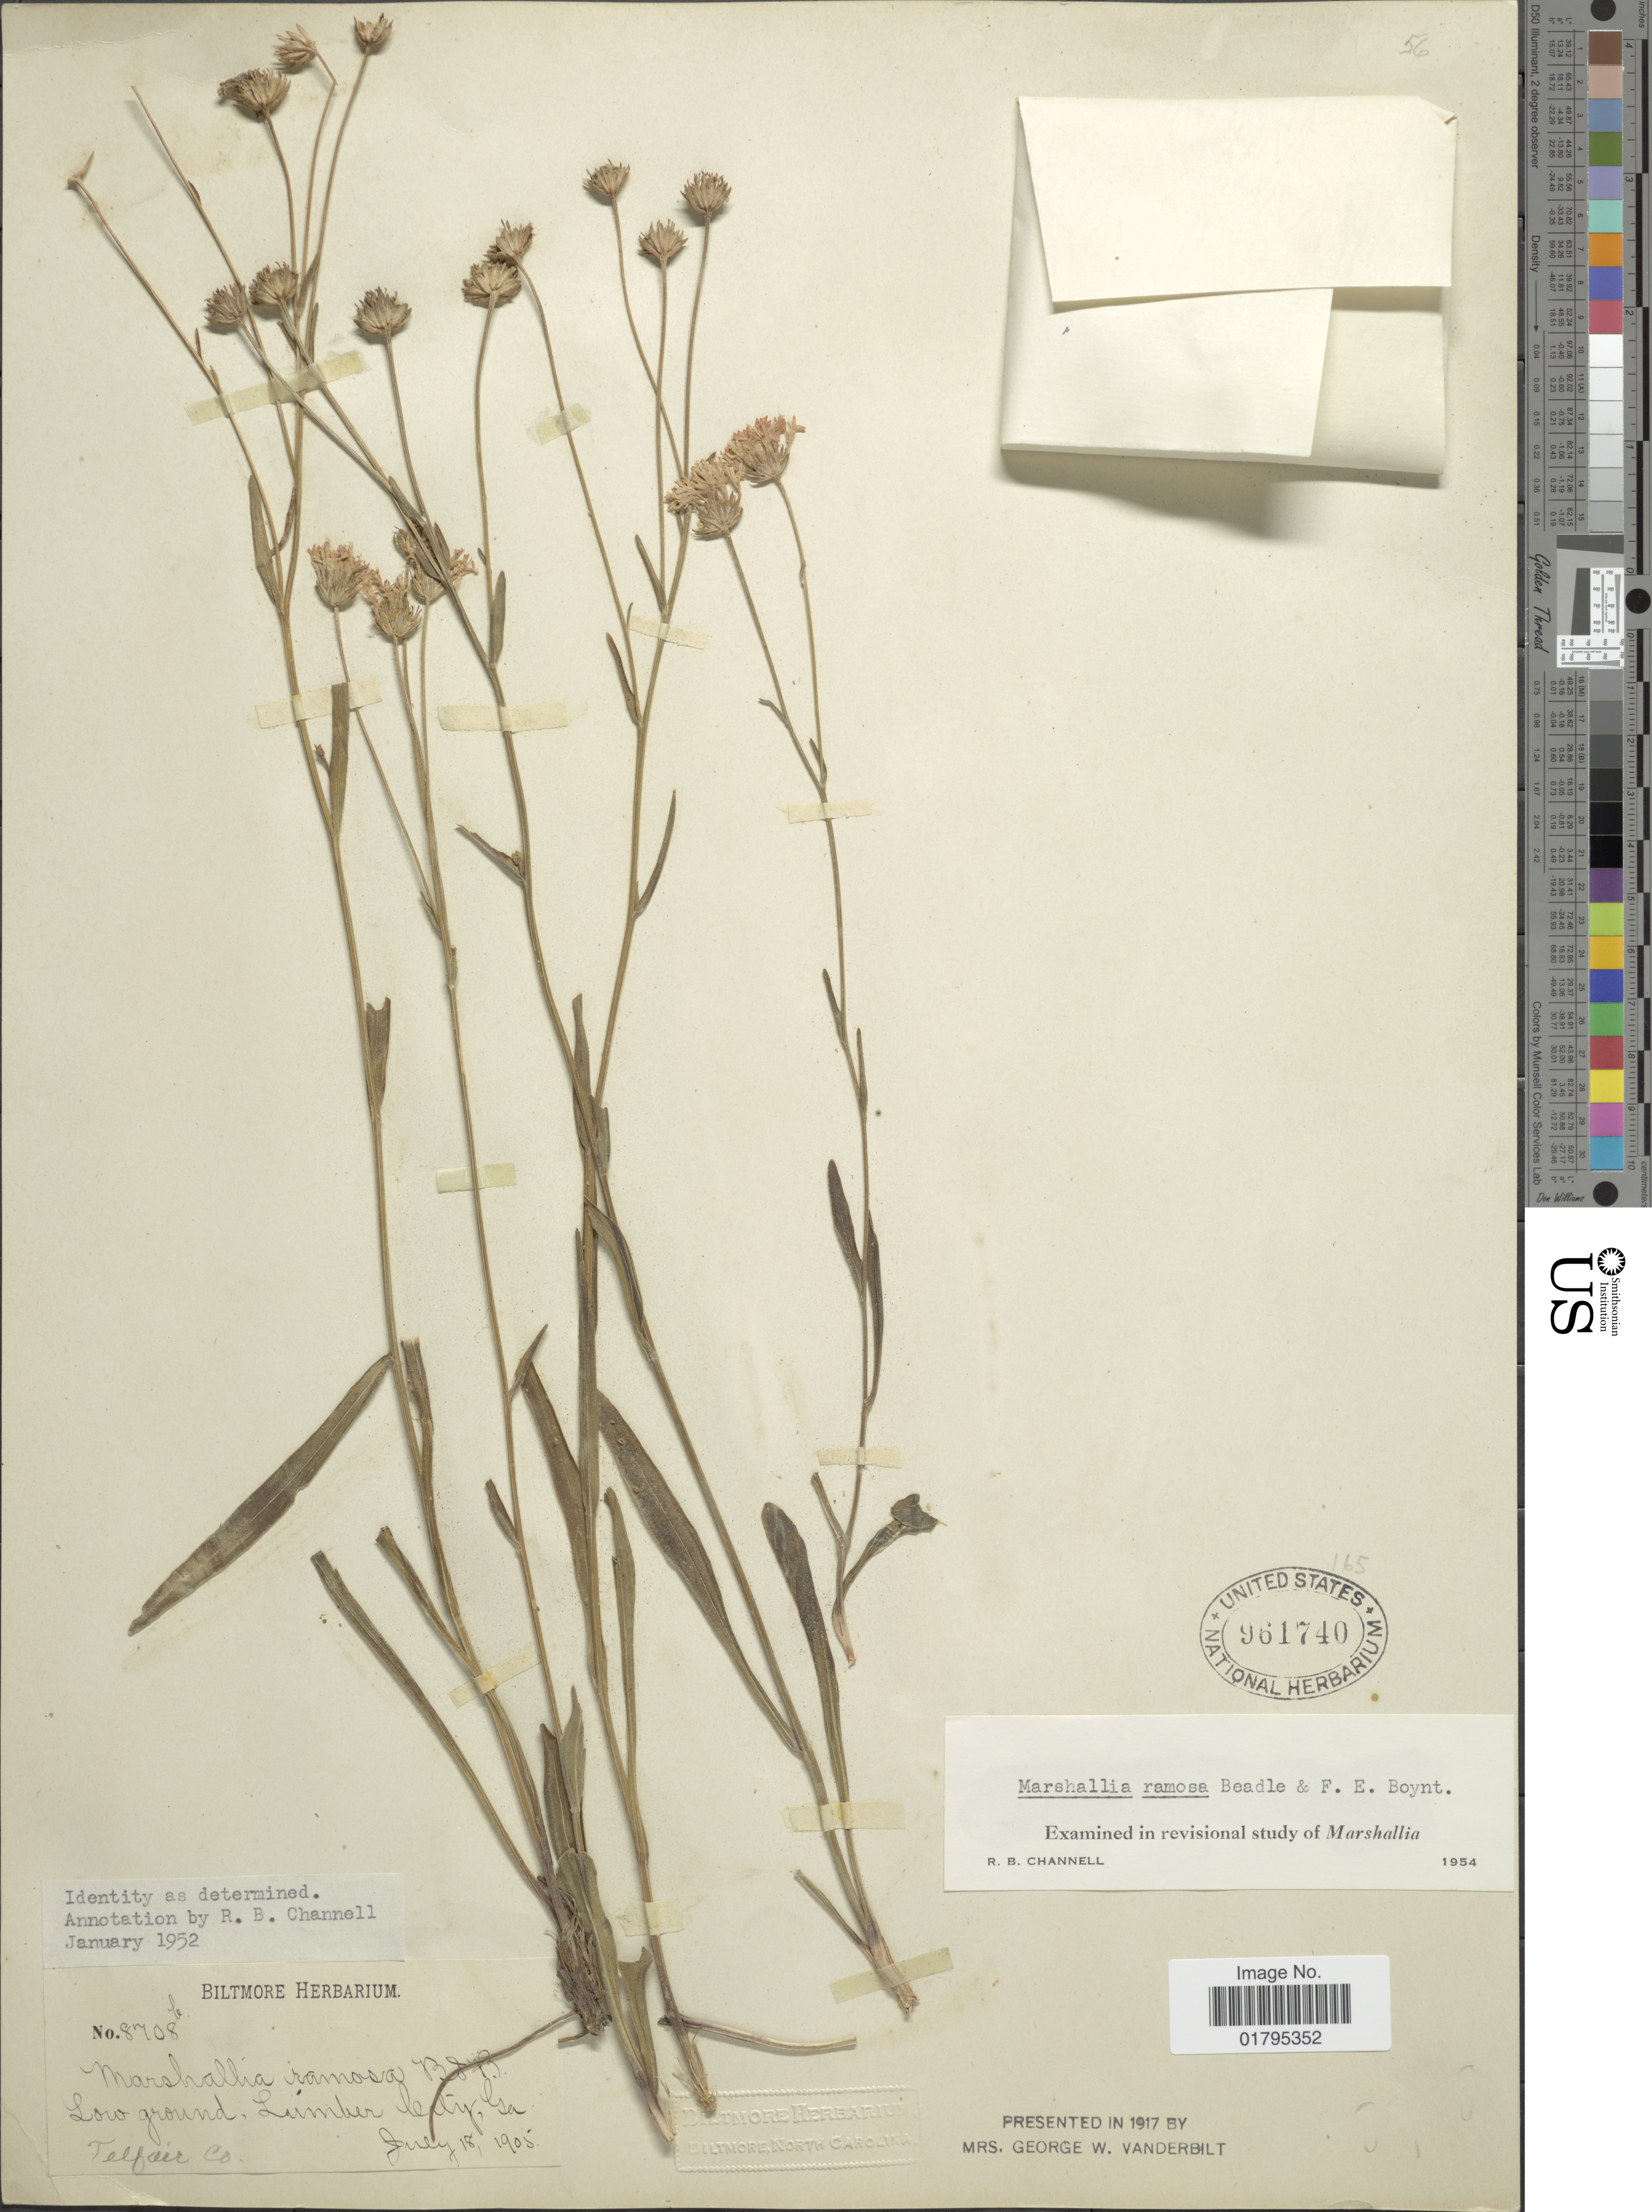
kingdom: Plantae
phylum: Tracheophyta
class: Magnoliopsida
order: Asterales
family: Asteraceae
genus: Marshallia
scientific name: Marshallia ramosa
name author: Beadle & F.E. Boynton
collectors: ex herb. Biltmore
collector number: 8708b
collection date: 1905-07-18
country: United States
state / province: Georgia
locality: Low ground, Lumber City, Ga. Telfair Co.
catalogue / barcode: US 961740